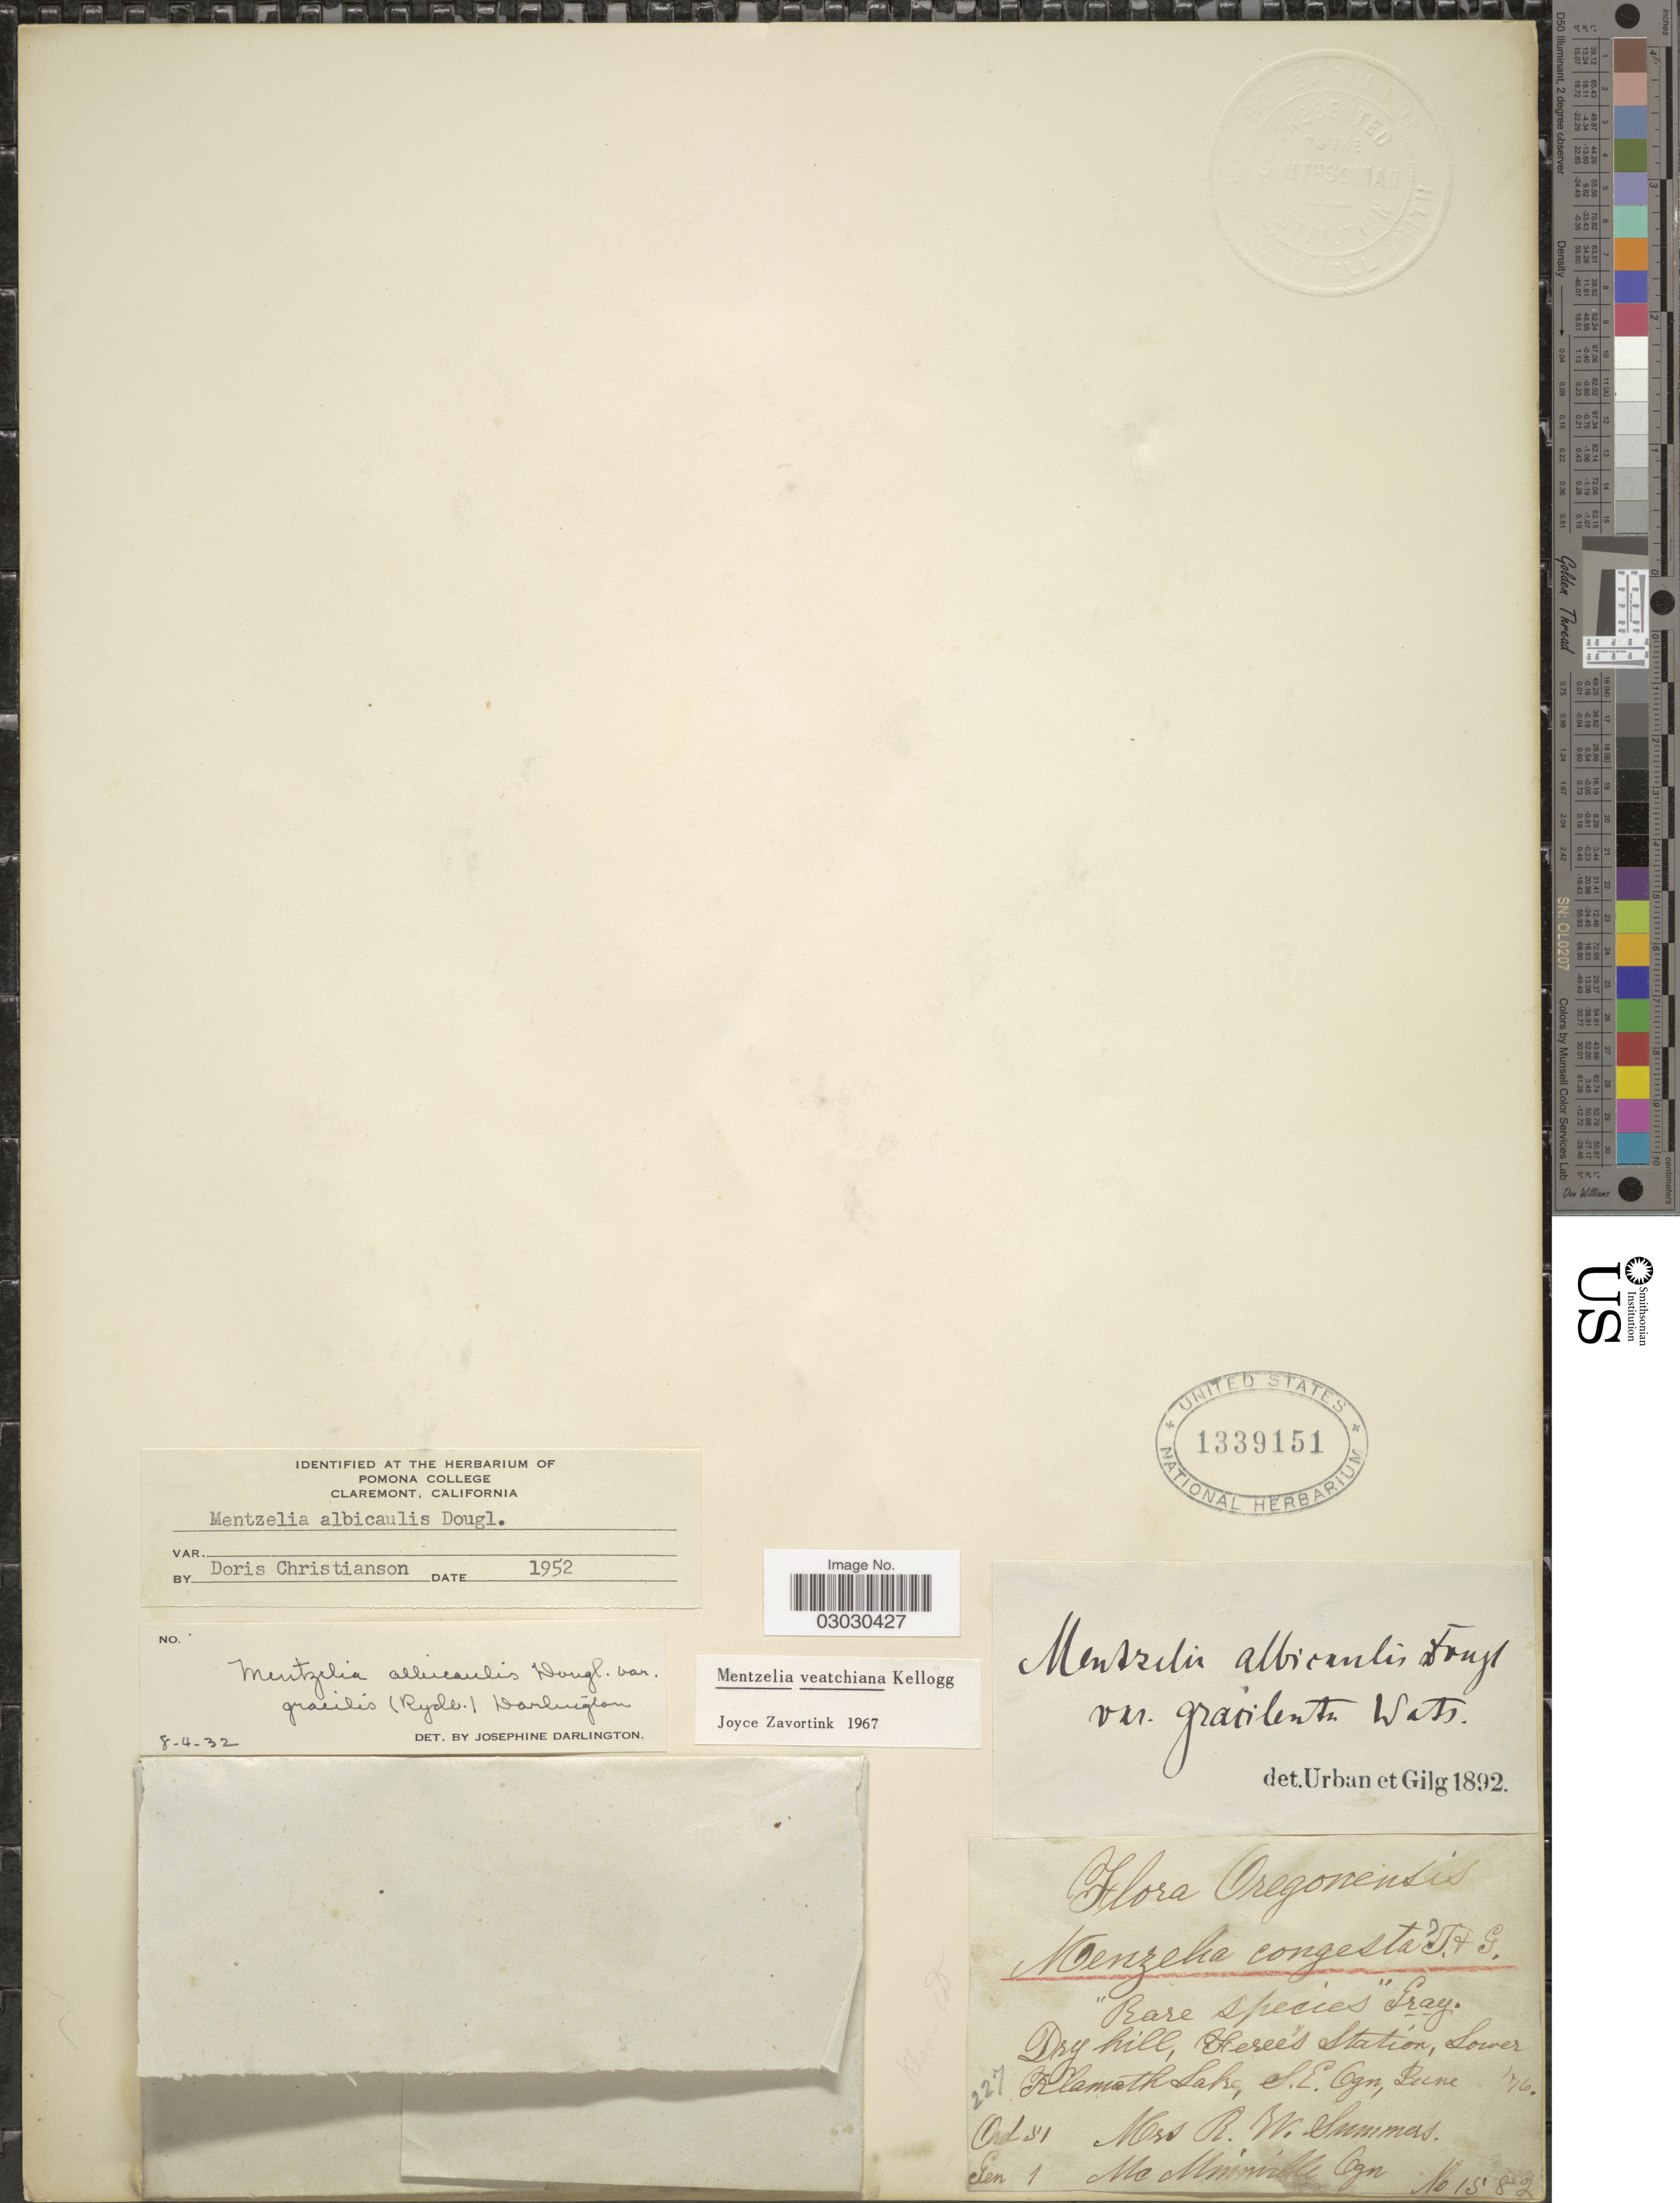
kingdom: Plantae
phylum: Tracheophyta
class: Magnoliopsida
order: Cornales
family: Loasaceae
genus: Mentzelia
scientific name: Mentzelia veatchiana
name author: Kellogg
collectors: R. Summers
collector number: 1582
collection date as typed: Transcribed d/m/y: //76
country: United States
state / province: Oregon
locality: Dry hill, Feree's Station, Lower Klamath Lake, S.E. Ogn, Pecne. [interpreted]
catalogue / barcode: US 1339151